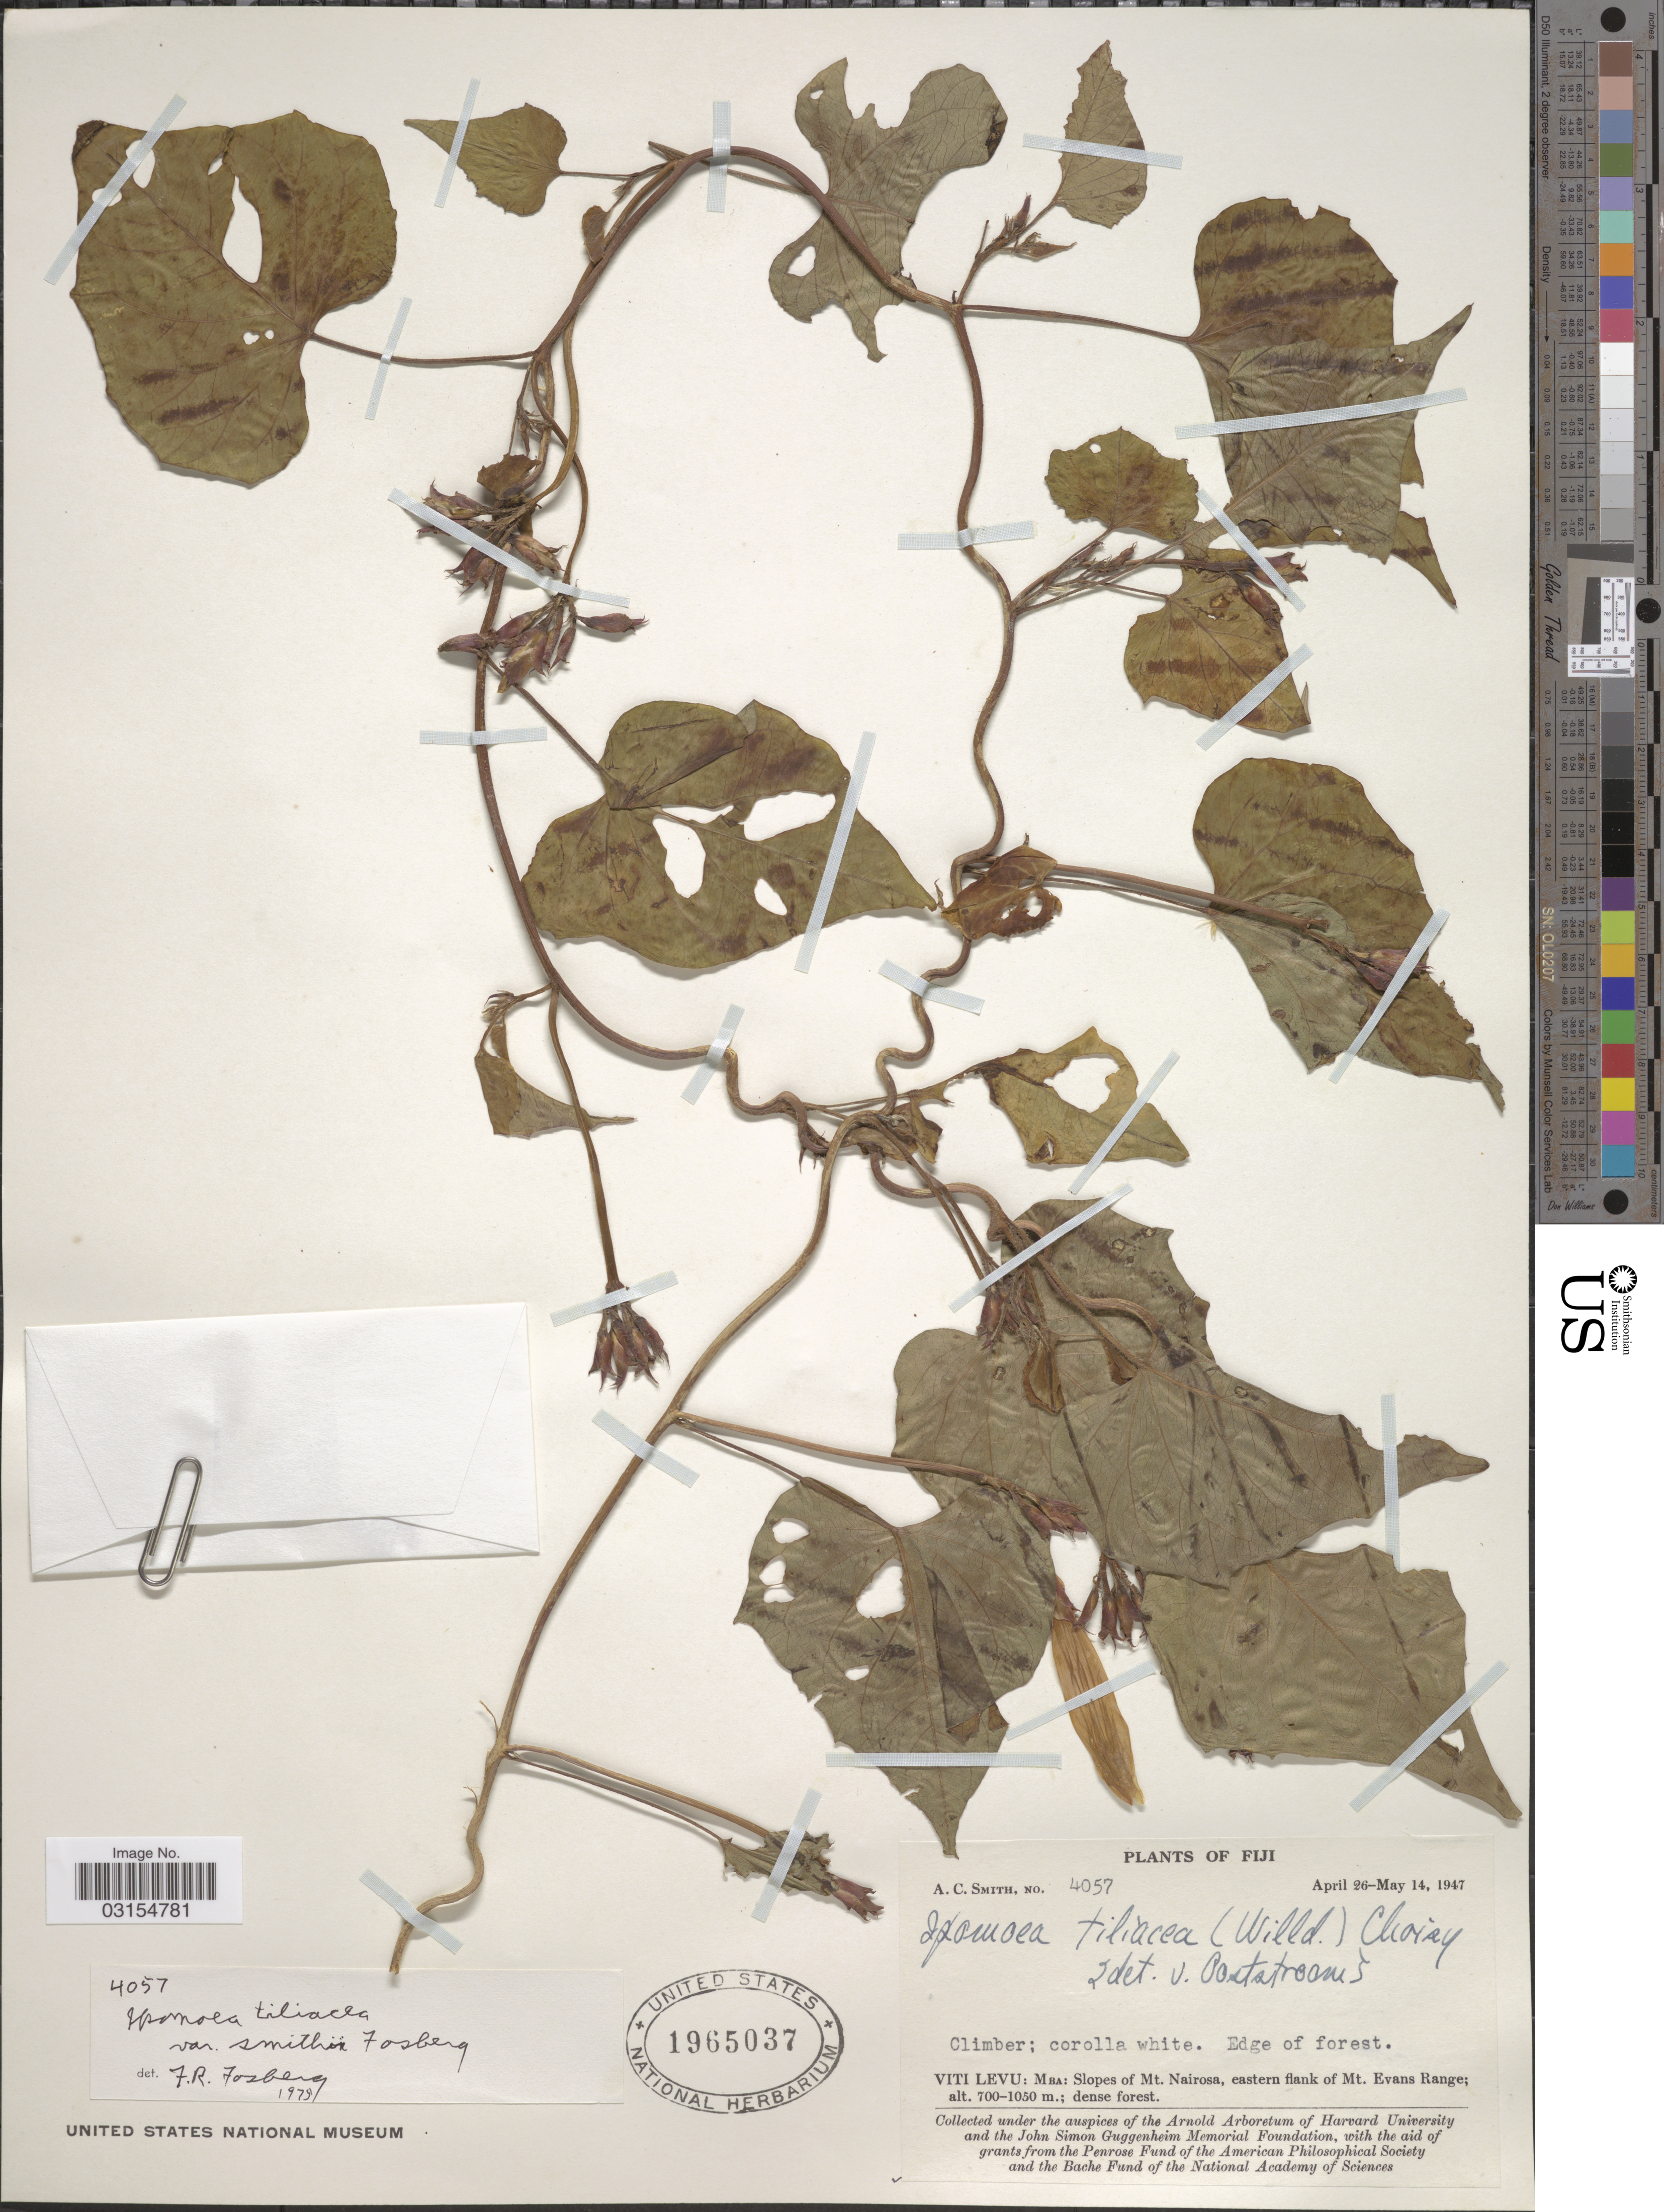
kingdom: Plantae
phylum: Tracheophyta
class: Magnoliopsida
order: Solanales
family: Convolvulaceae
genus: Ipomoea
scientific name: Ipomoea tiliacea var. smithii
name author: Fosberg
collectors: A. C. Smith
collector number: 4057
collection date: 1947-04-26/1947-05-14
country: Fiji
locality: Viti Levu: Mba: Slopes of Mt. Nairosa, eastern flank of Mt. Evans Range.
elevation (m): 700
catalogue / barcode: US 1965037